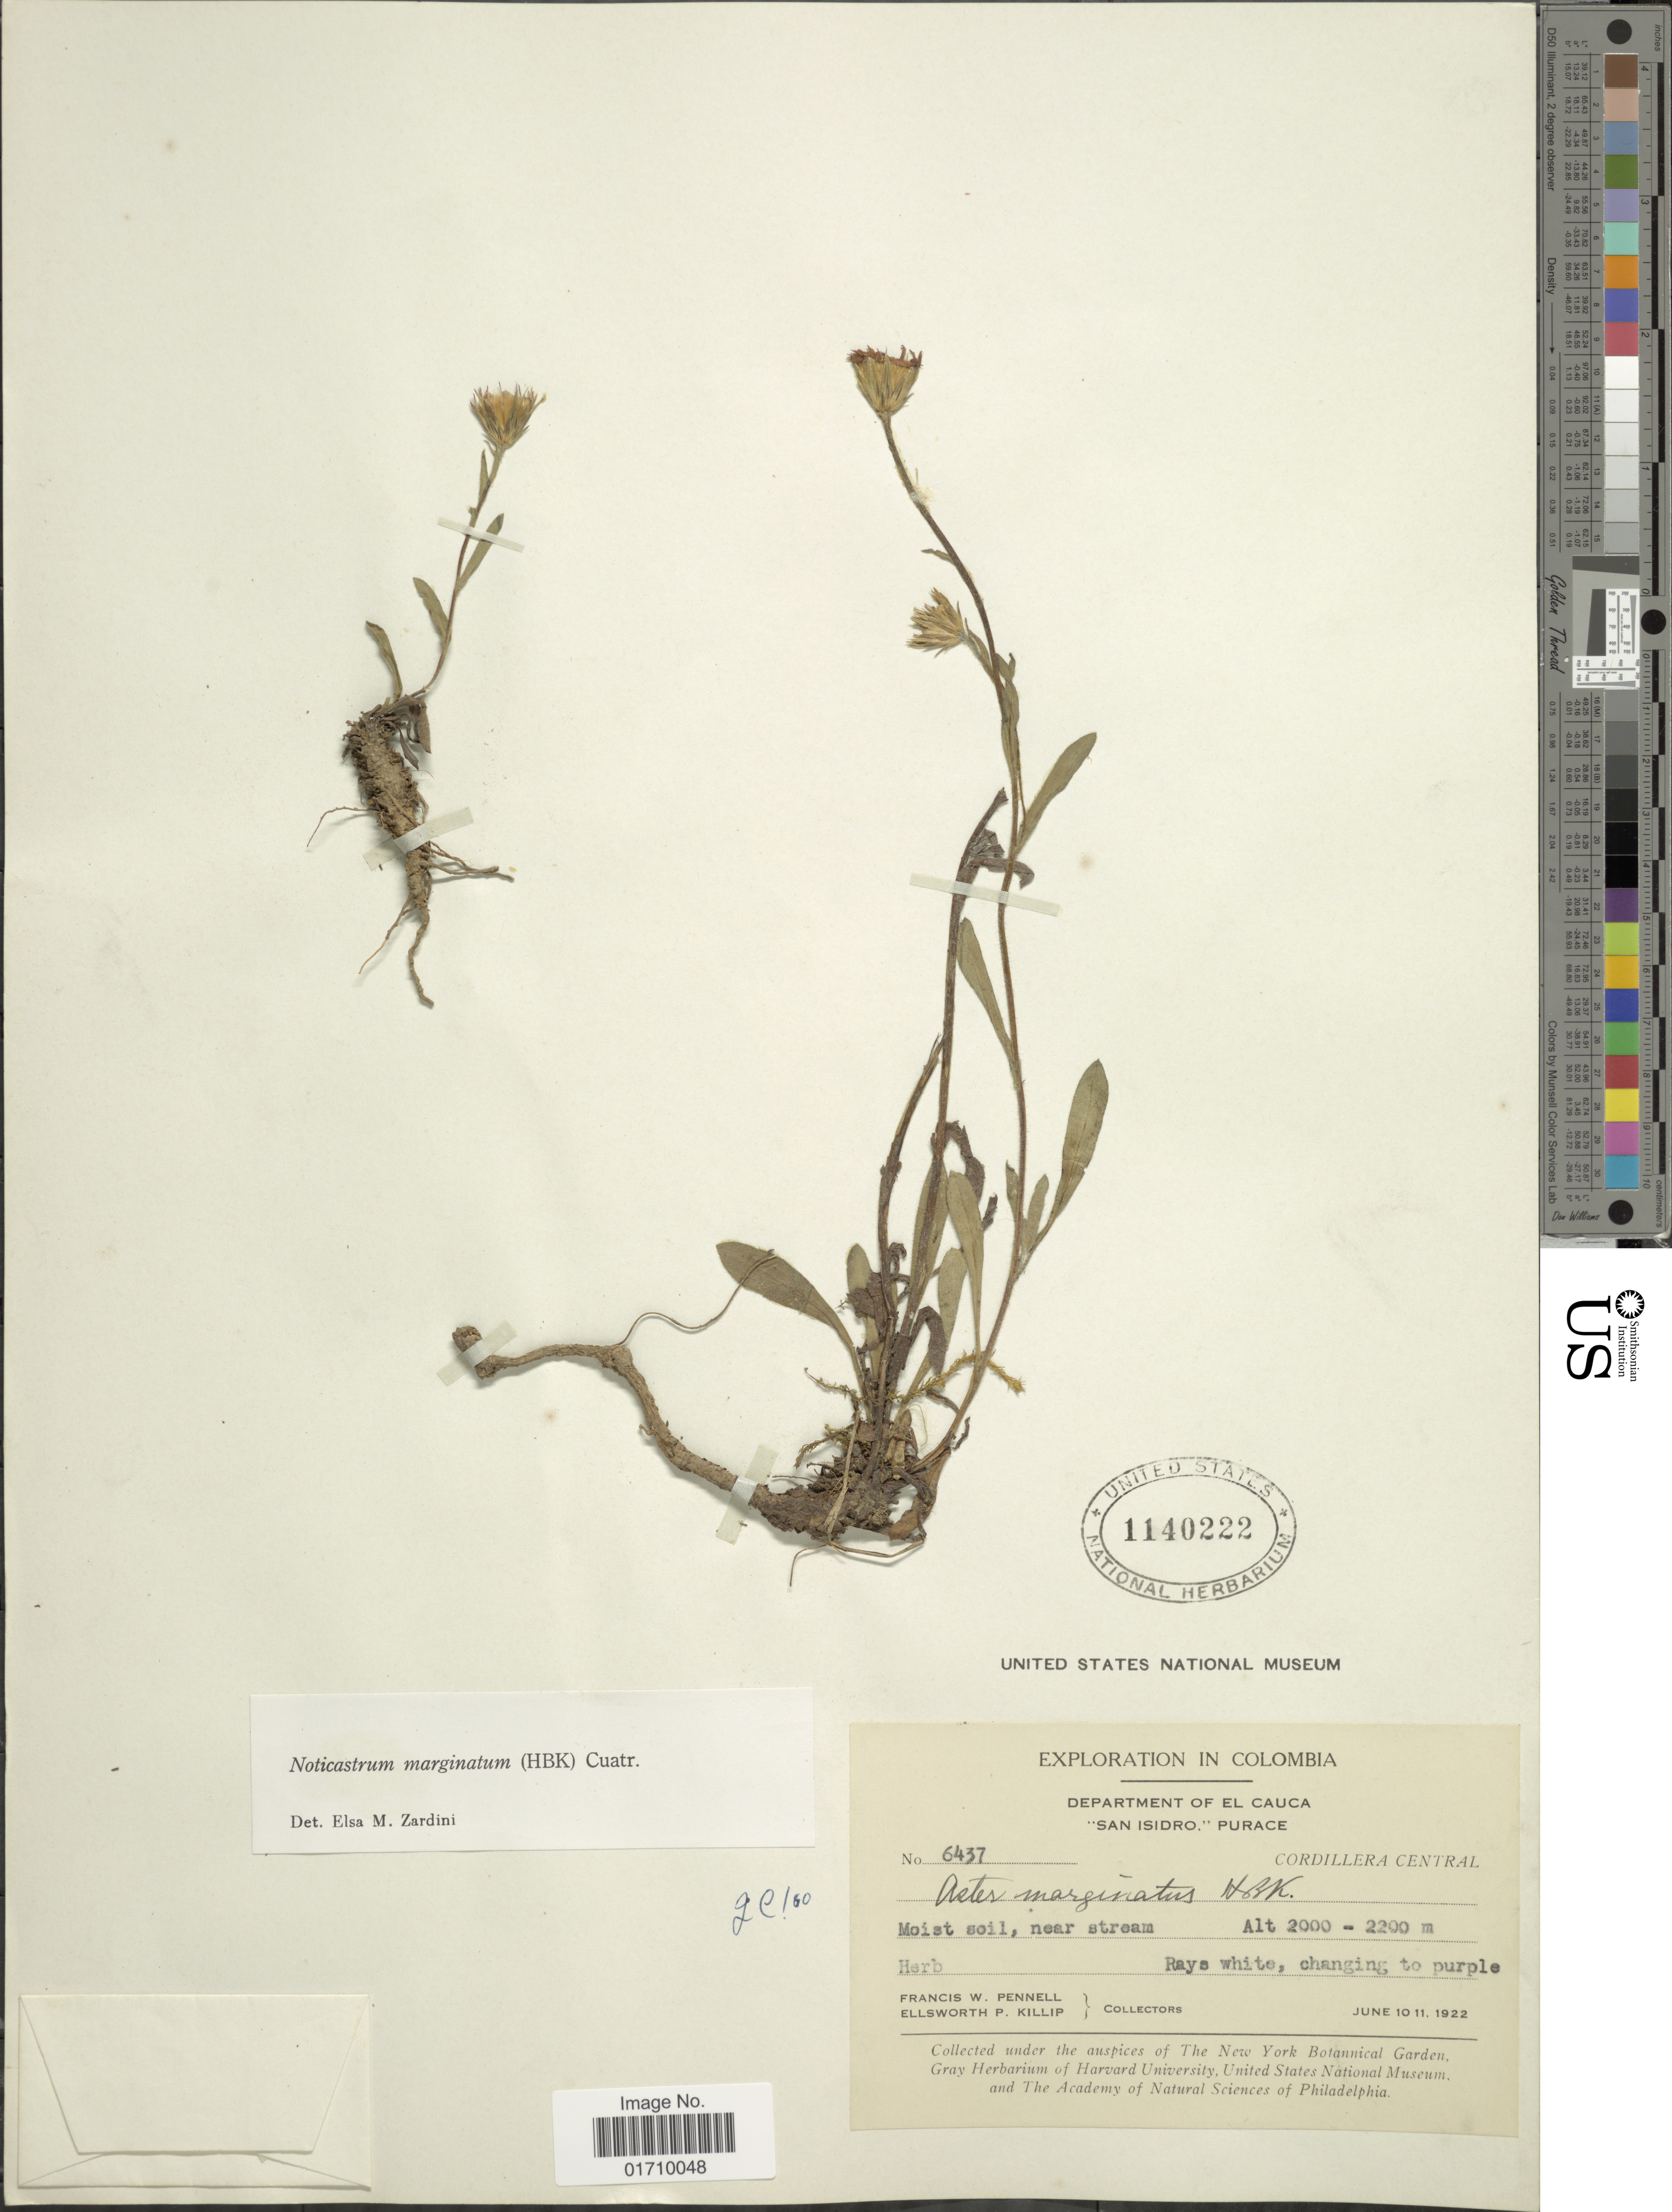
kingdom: Plantae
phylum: Tracheophyta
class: Magnoliopsida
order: Asterales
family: Asteraceae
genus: Noticastrum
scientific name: Noticastrum marginatum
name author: (Kunth) Cuatrec.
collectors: F. W. Pennell & E. P. Killip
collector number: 6437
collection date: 1922-06-10/1922-06-11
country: Colombia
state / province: Cauca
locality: Department of El Cauca, San Isidro, Purace, Cordillera Central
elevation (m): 2000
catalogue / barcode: US 1140222